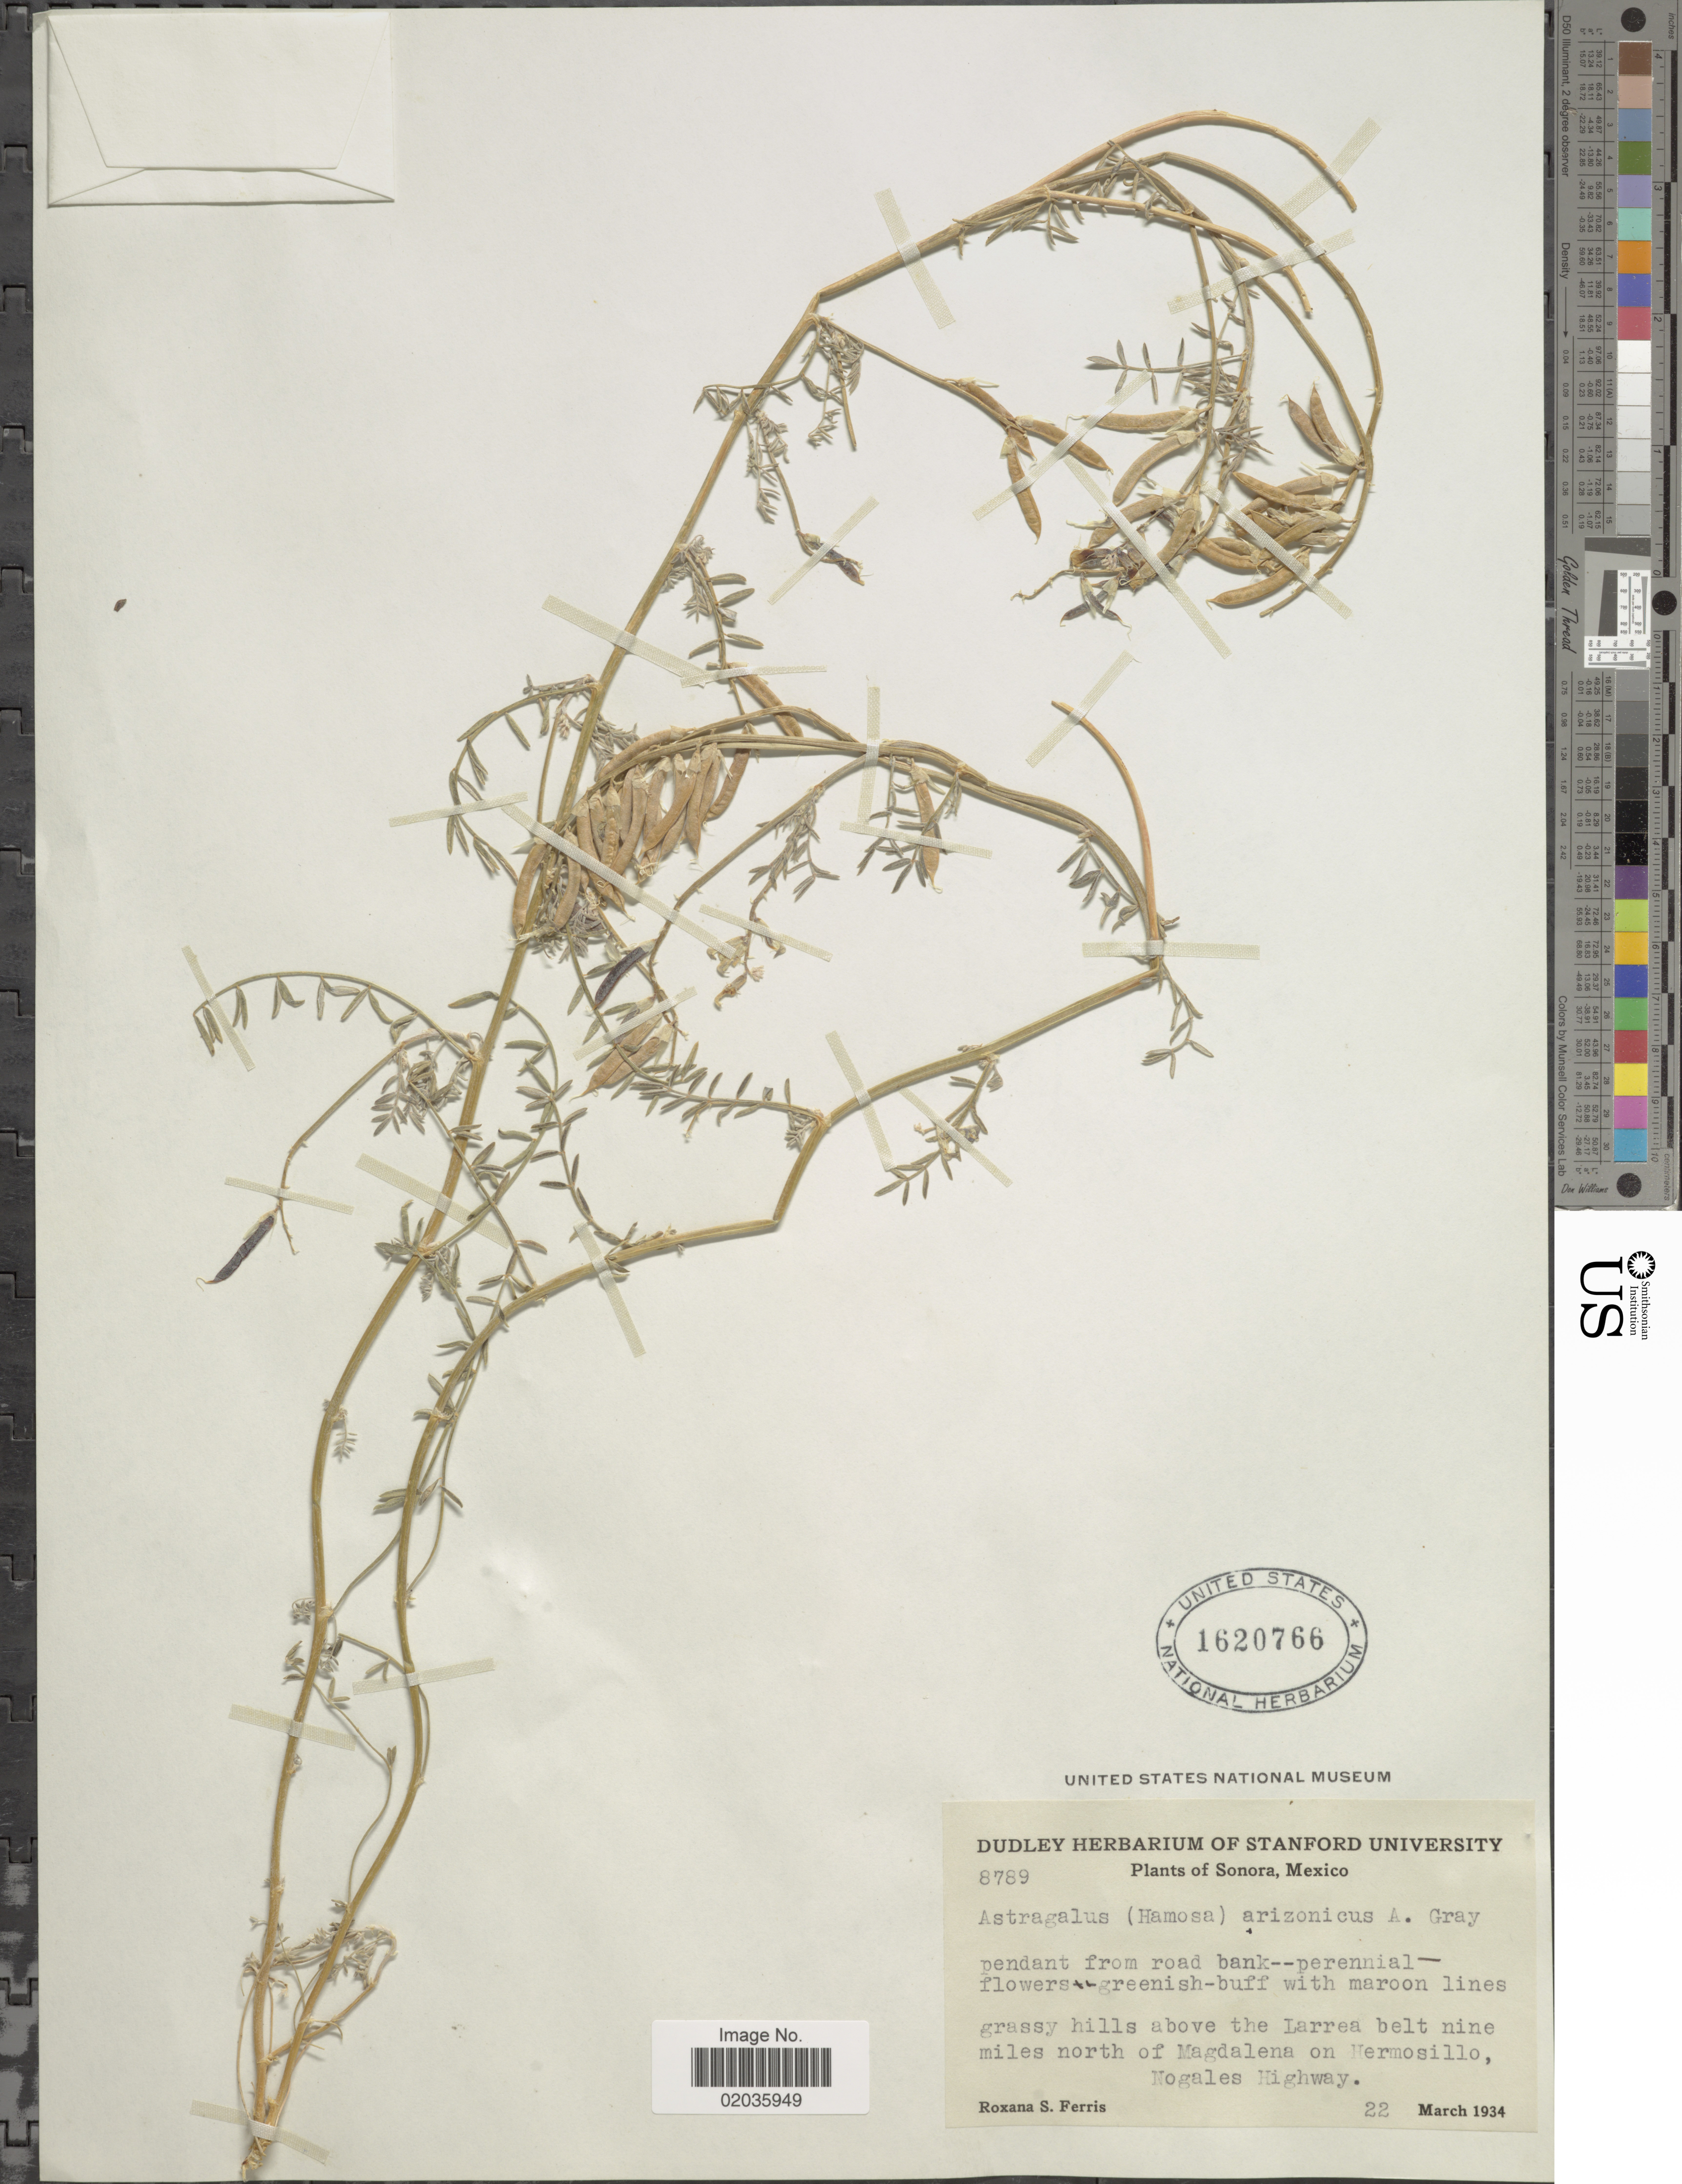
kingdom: Plantae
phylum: Tracheophyta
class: Magnoliopsida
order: Fabales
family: Fabaceae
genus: Astragalus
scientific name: Astragalus arizonicus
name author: A. Gray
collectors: R. S. Ferris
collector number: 8789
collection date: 1934-03-22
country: Mexico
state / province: Sonora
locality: Sonora, Mexico. grassy hills above the Larrea belt nine miles north of Magdalena on Hermosillo, Nogales Highway.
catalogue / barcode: US 1620766